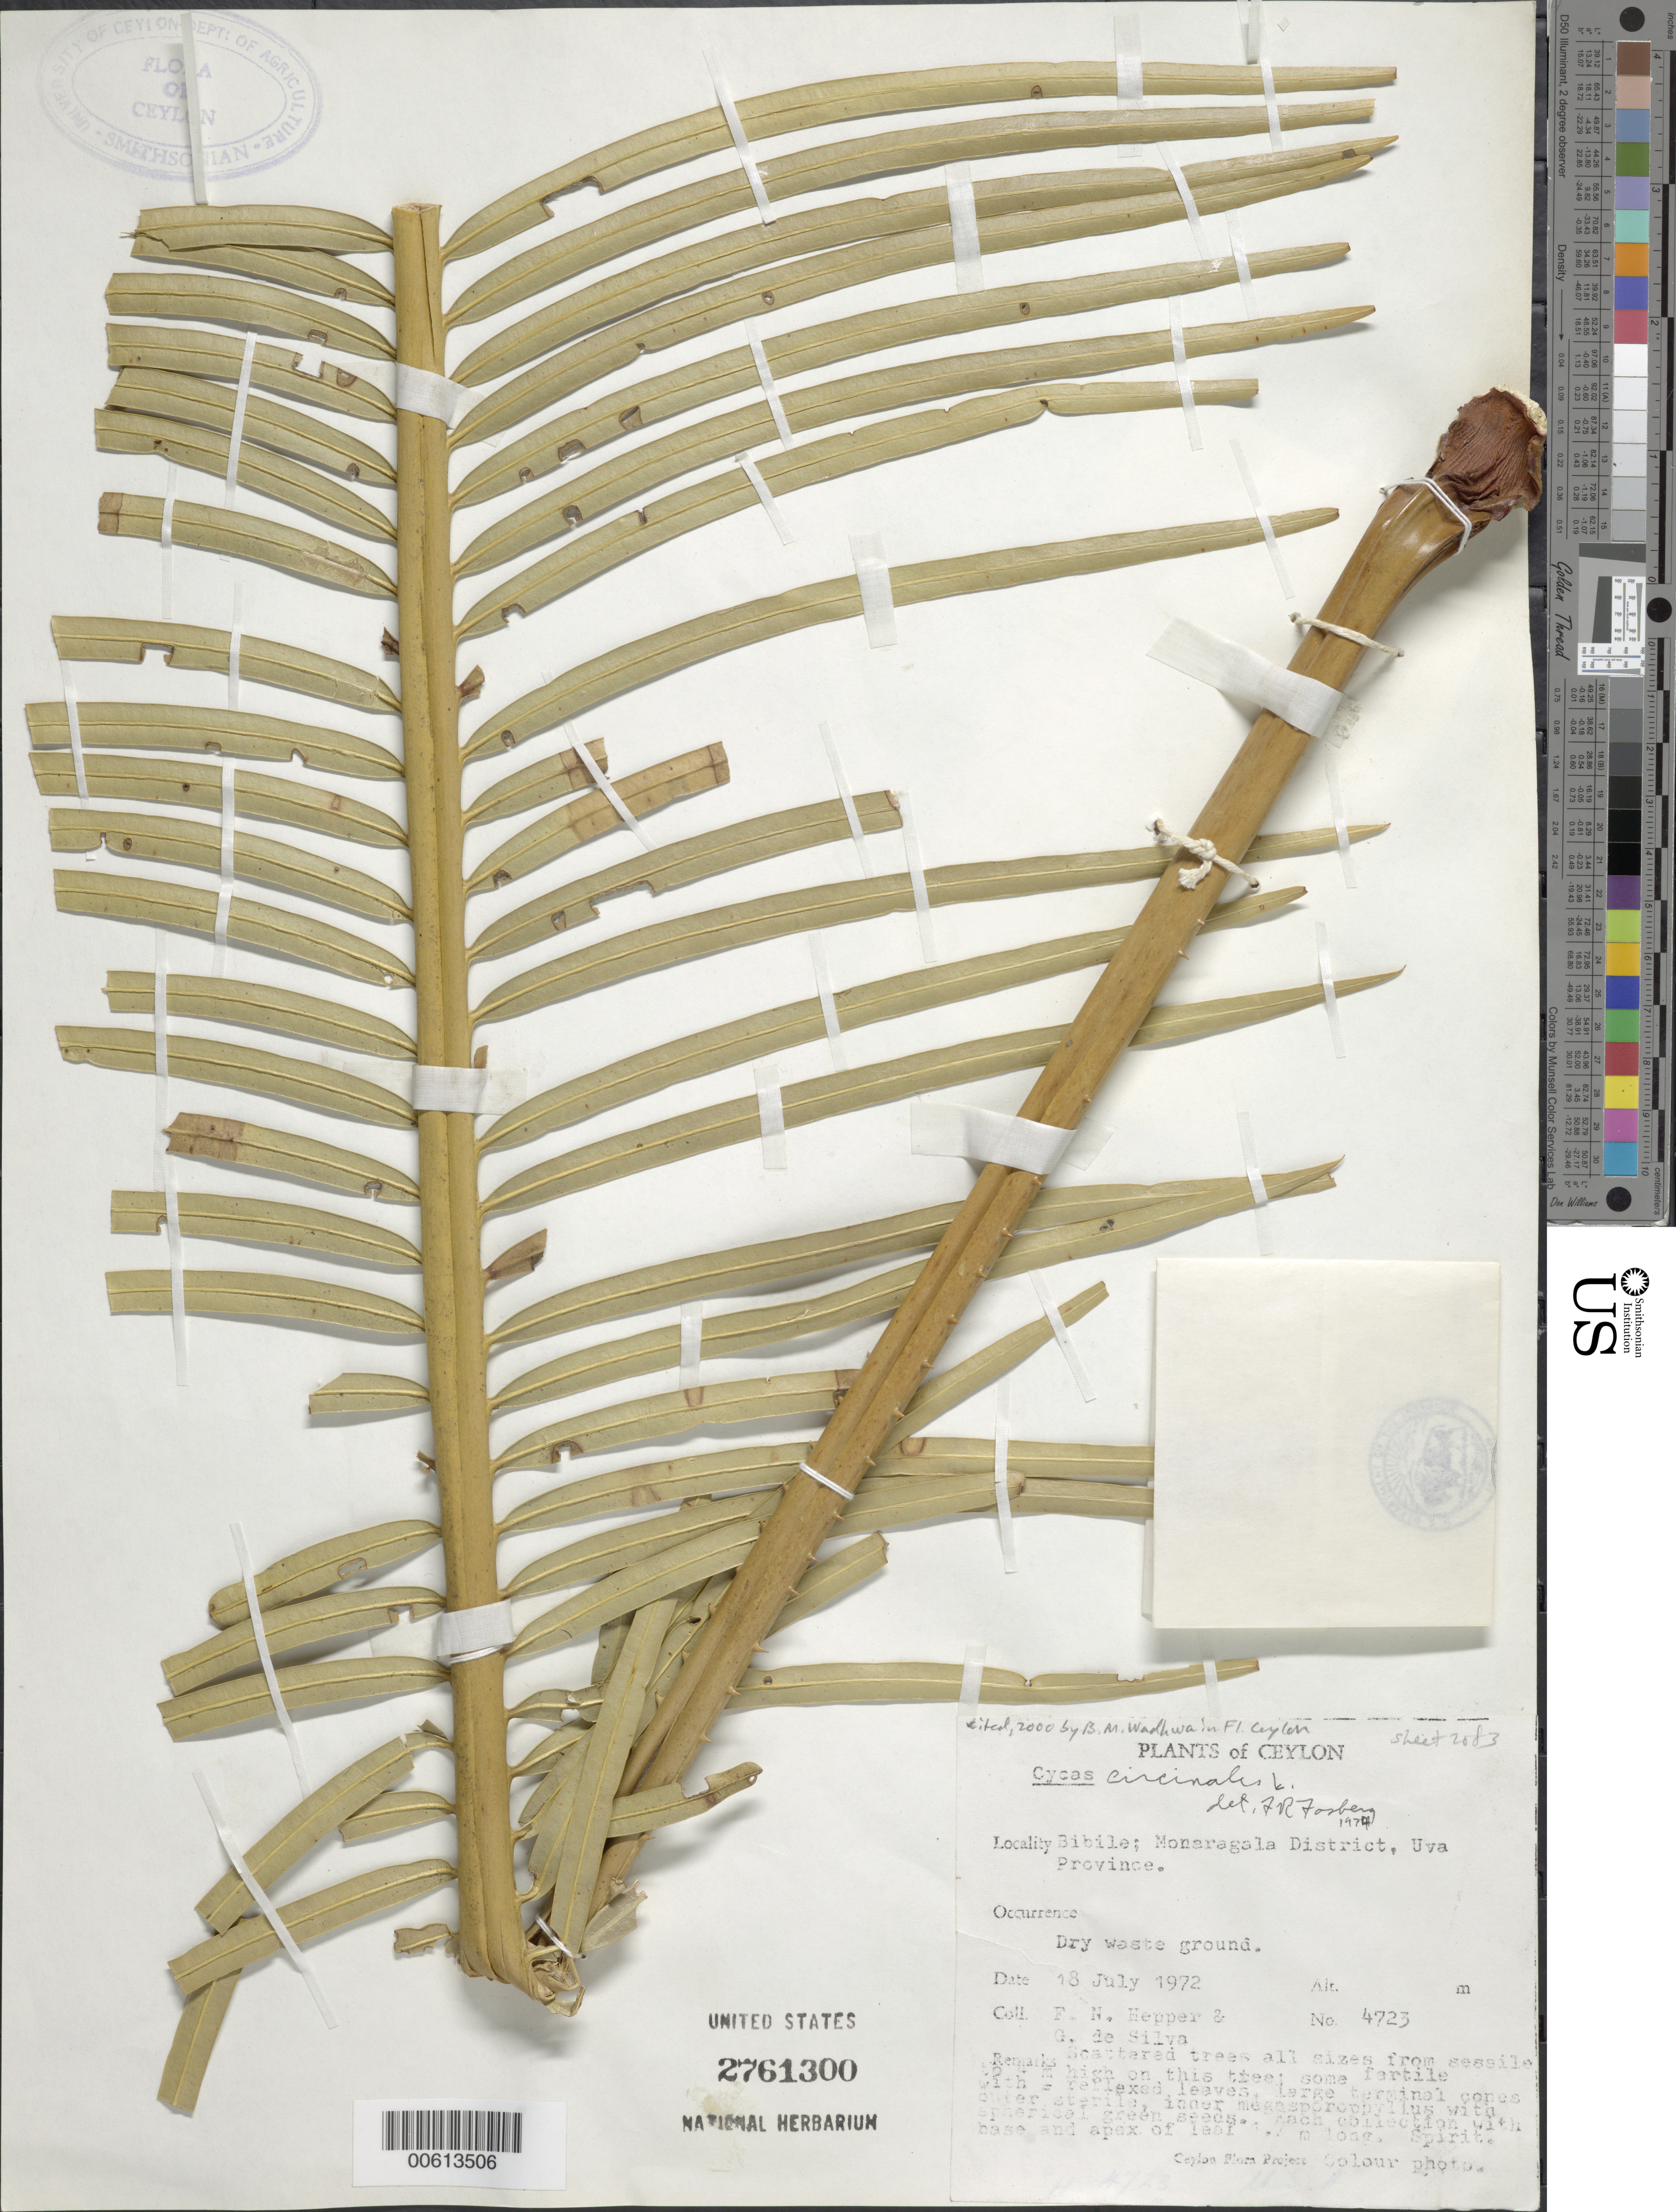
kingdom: Plantae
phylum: Tracheophyta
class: Cycadopsida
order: Cycadales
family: Cycadaceae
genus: Cycas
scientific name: Cycas circinalis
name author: L.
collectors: F. Hepper & G. de Silva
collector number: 4723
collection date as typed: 18 Jul 1972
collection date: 1972-07-18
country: Sri Lanka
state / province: Uva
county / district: Monaragala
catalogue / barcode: US 2761300